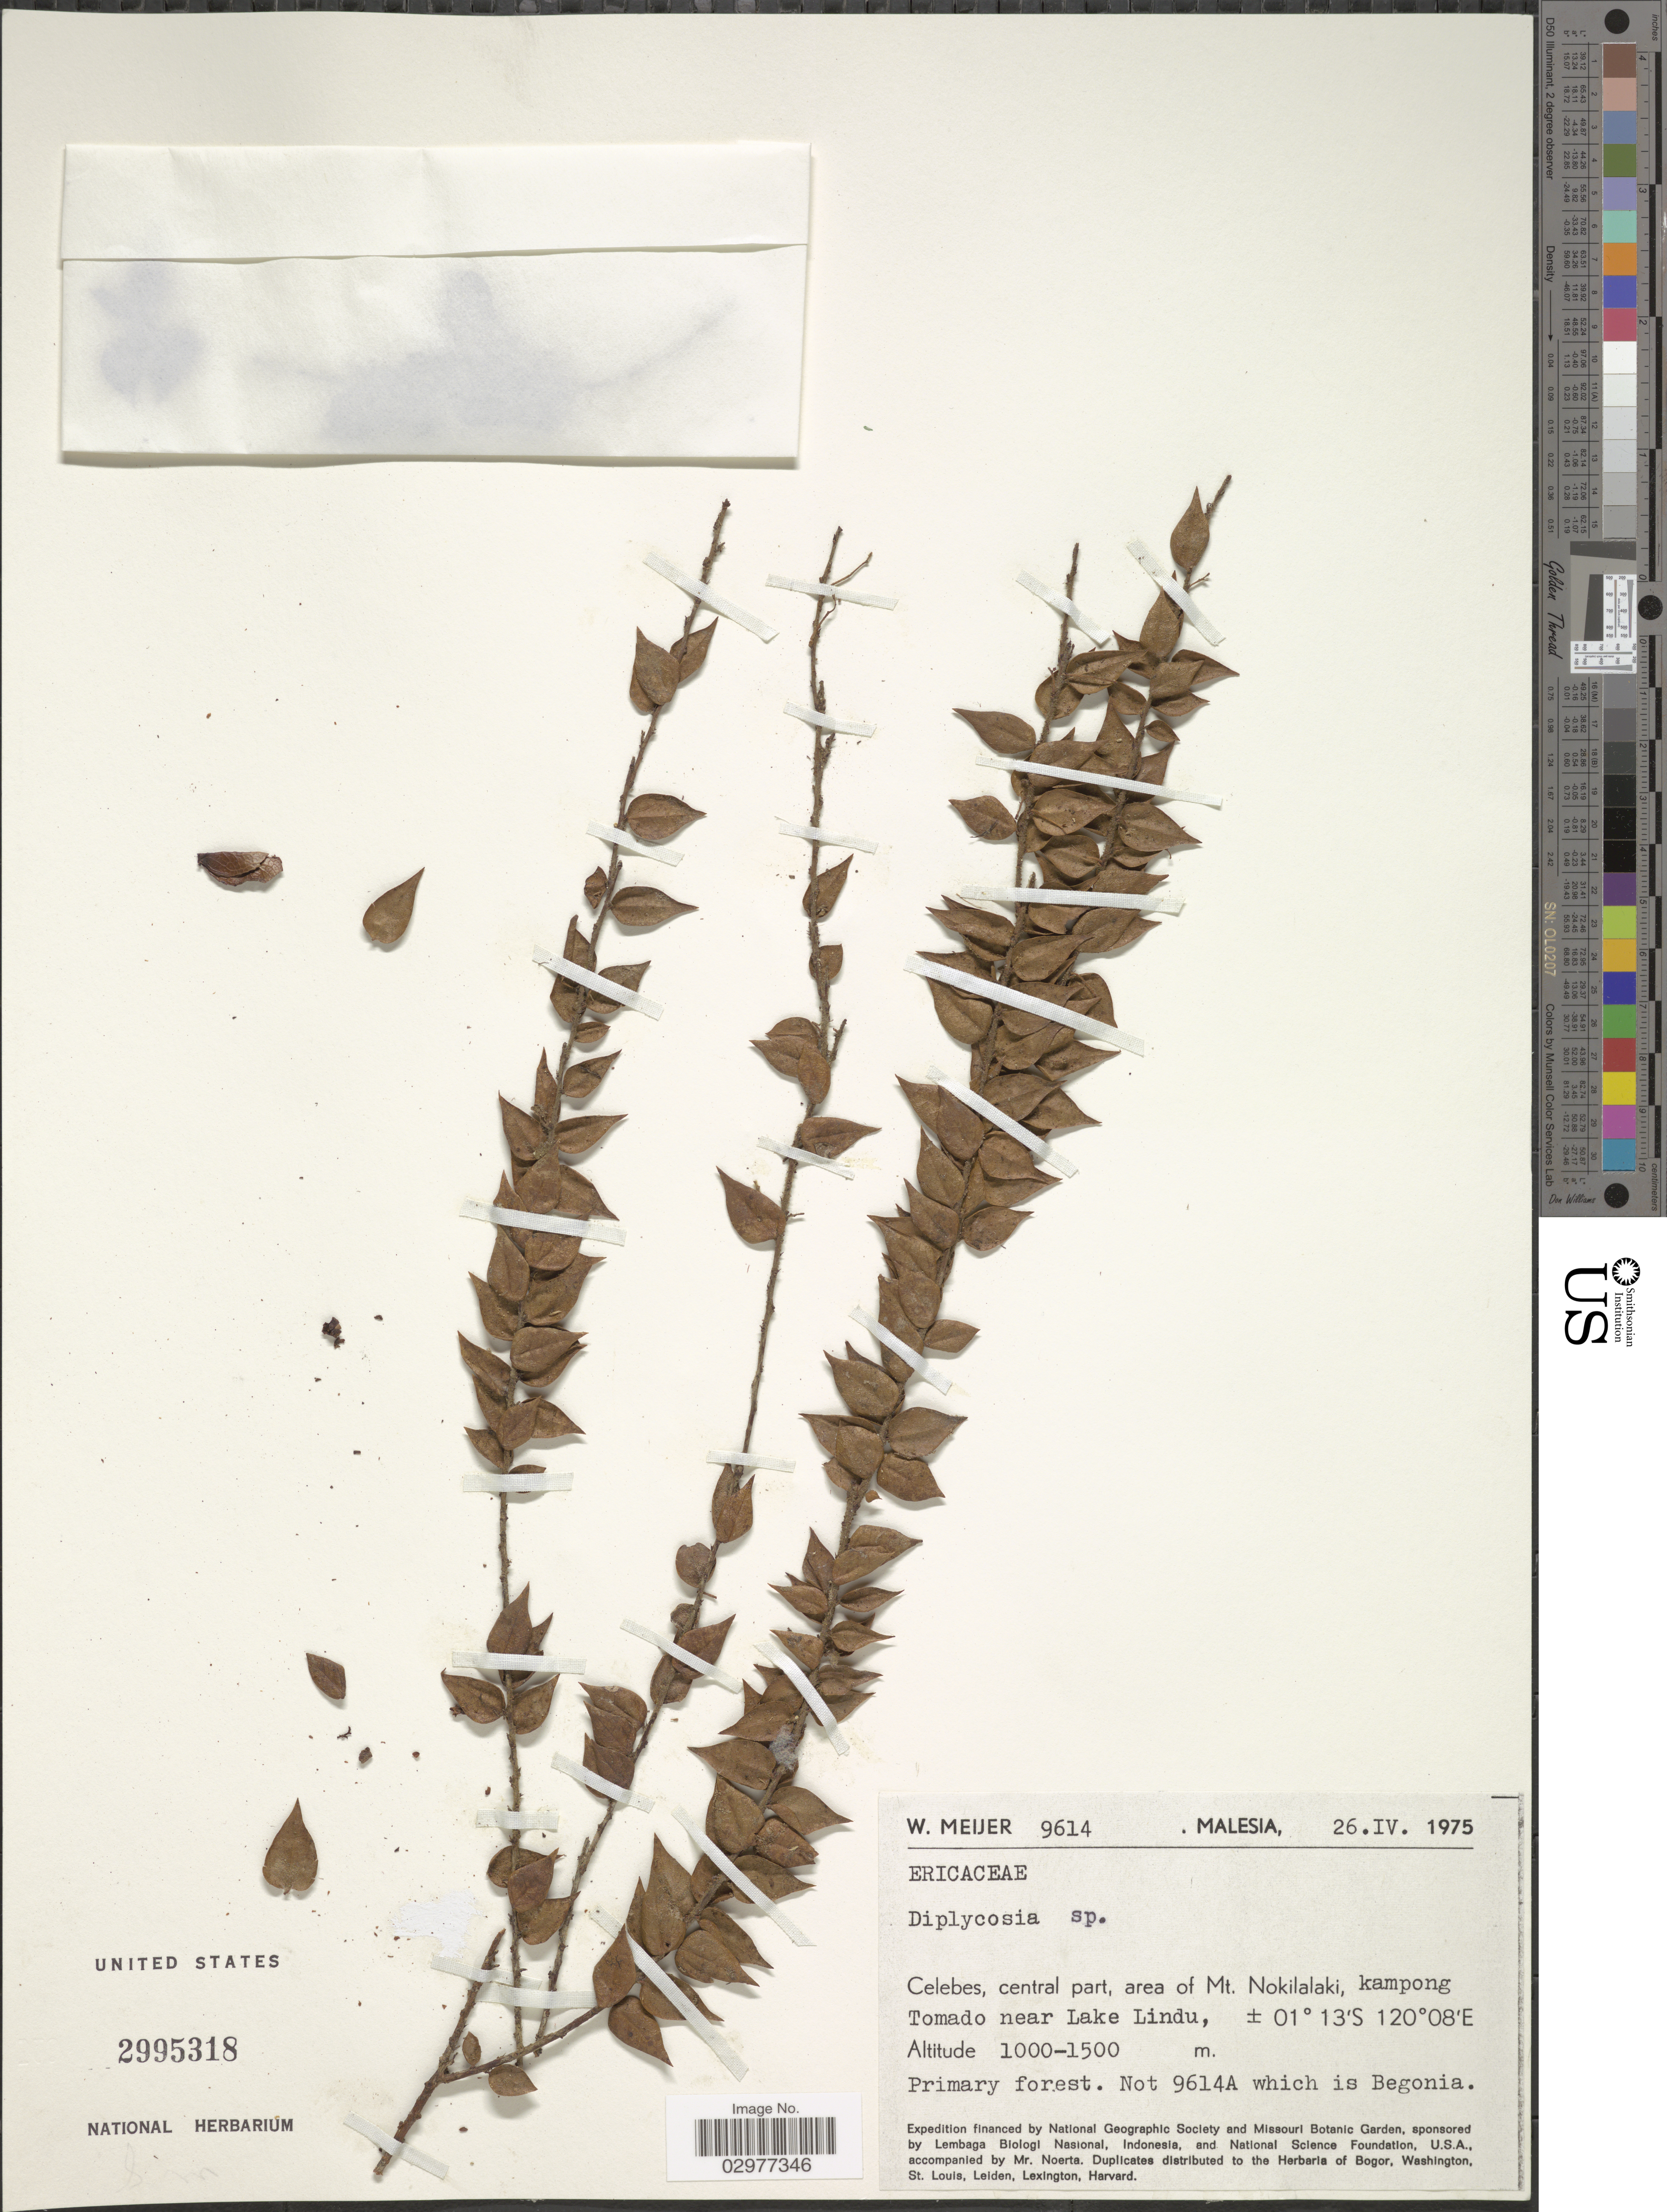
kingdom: Plantae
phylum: Tracheophyta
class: Magnoliopsida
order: Ericales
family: Ericaceae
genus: Diplycosia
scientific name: Diplycosia sp.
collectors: W. Meijer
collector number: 9614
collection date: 1975-04-26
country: Malaysia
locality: Celebes, central part, area of Mt. Nokilalaki, kampong Tomado near Lake Lindu.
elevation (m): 1000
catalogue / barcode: US 2995318